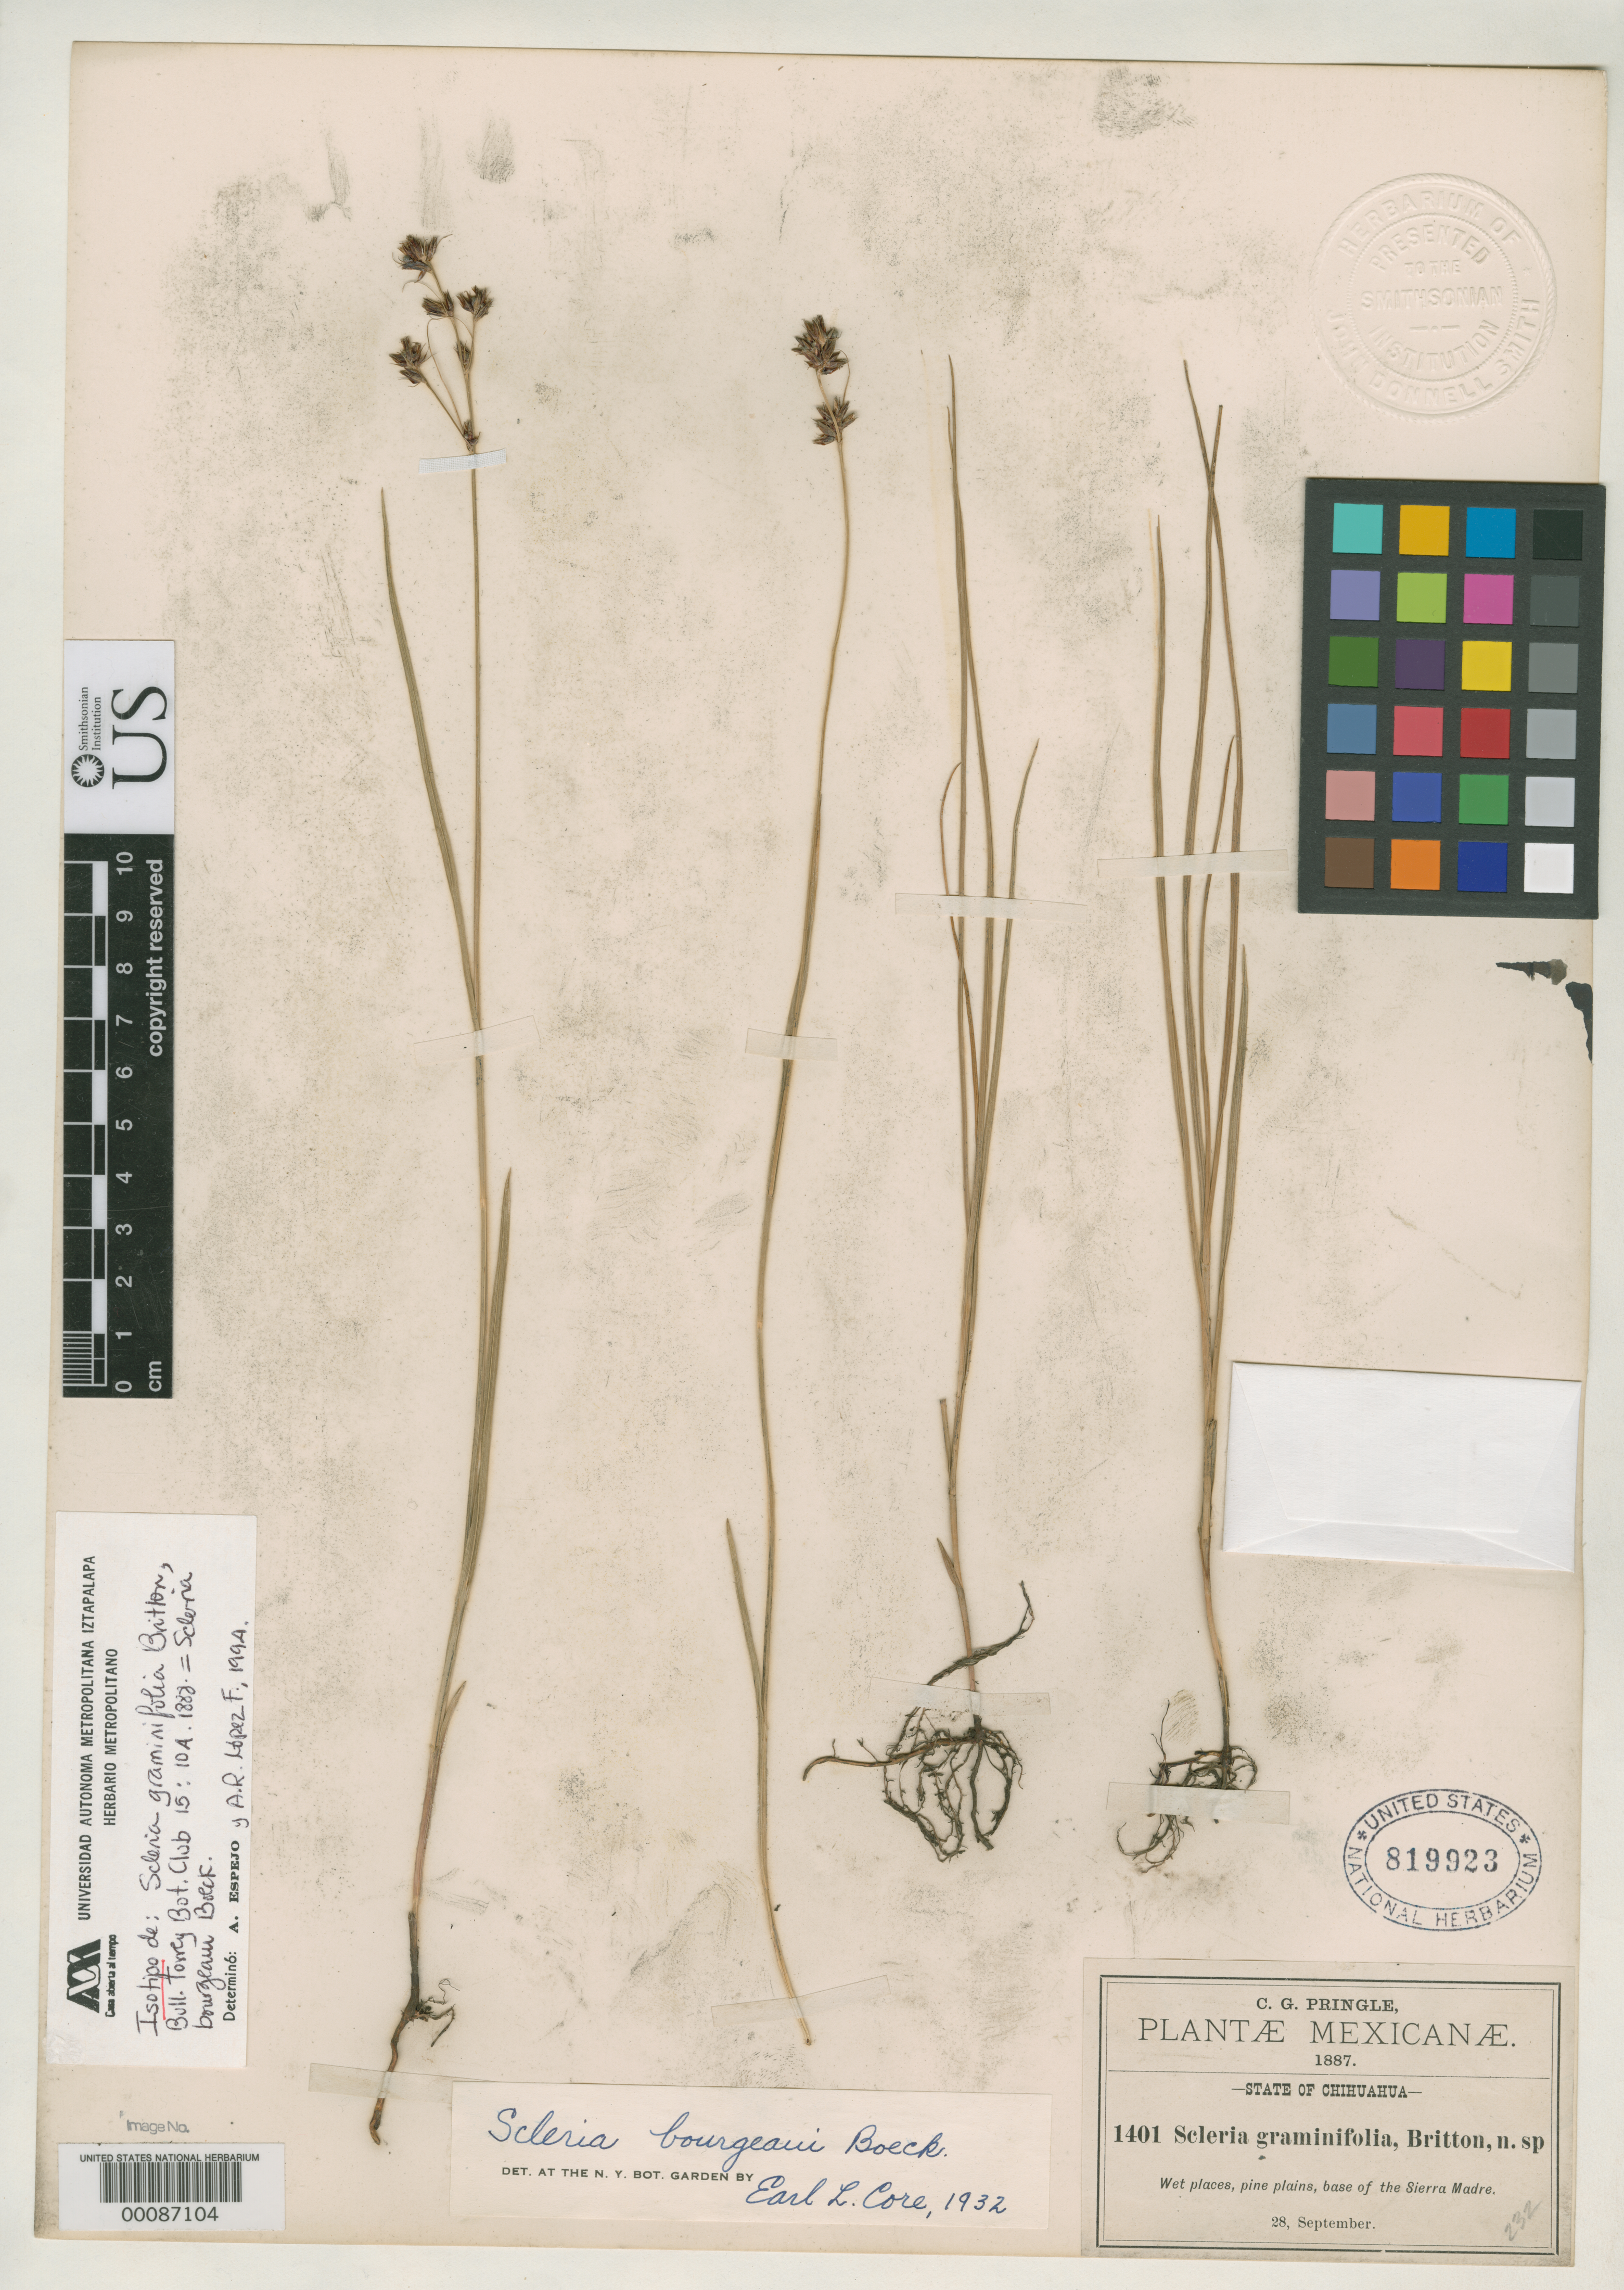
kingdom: Plantae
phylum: Tracheophyta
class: Liliopsida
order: Poales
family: Cyperaceae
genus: Scleria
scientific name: Scleria graminifolia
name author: Britton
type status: Isotype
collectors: C. G. Pringle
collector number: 1401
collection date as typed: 28 Sep 1887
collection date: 1887-09-28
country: Mexico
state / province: Chihuahua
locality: Base of the Sierra Madre.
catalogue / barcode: US 819923